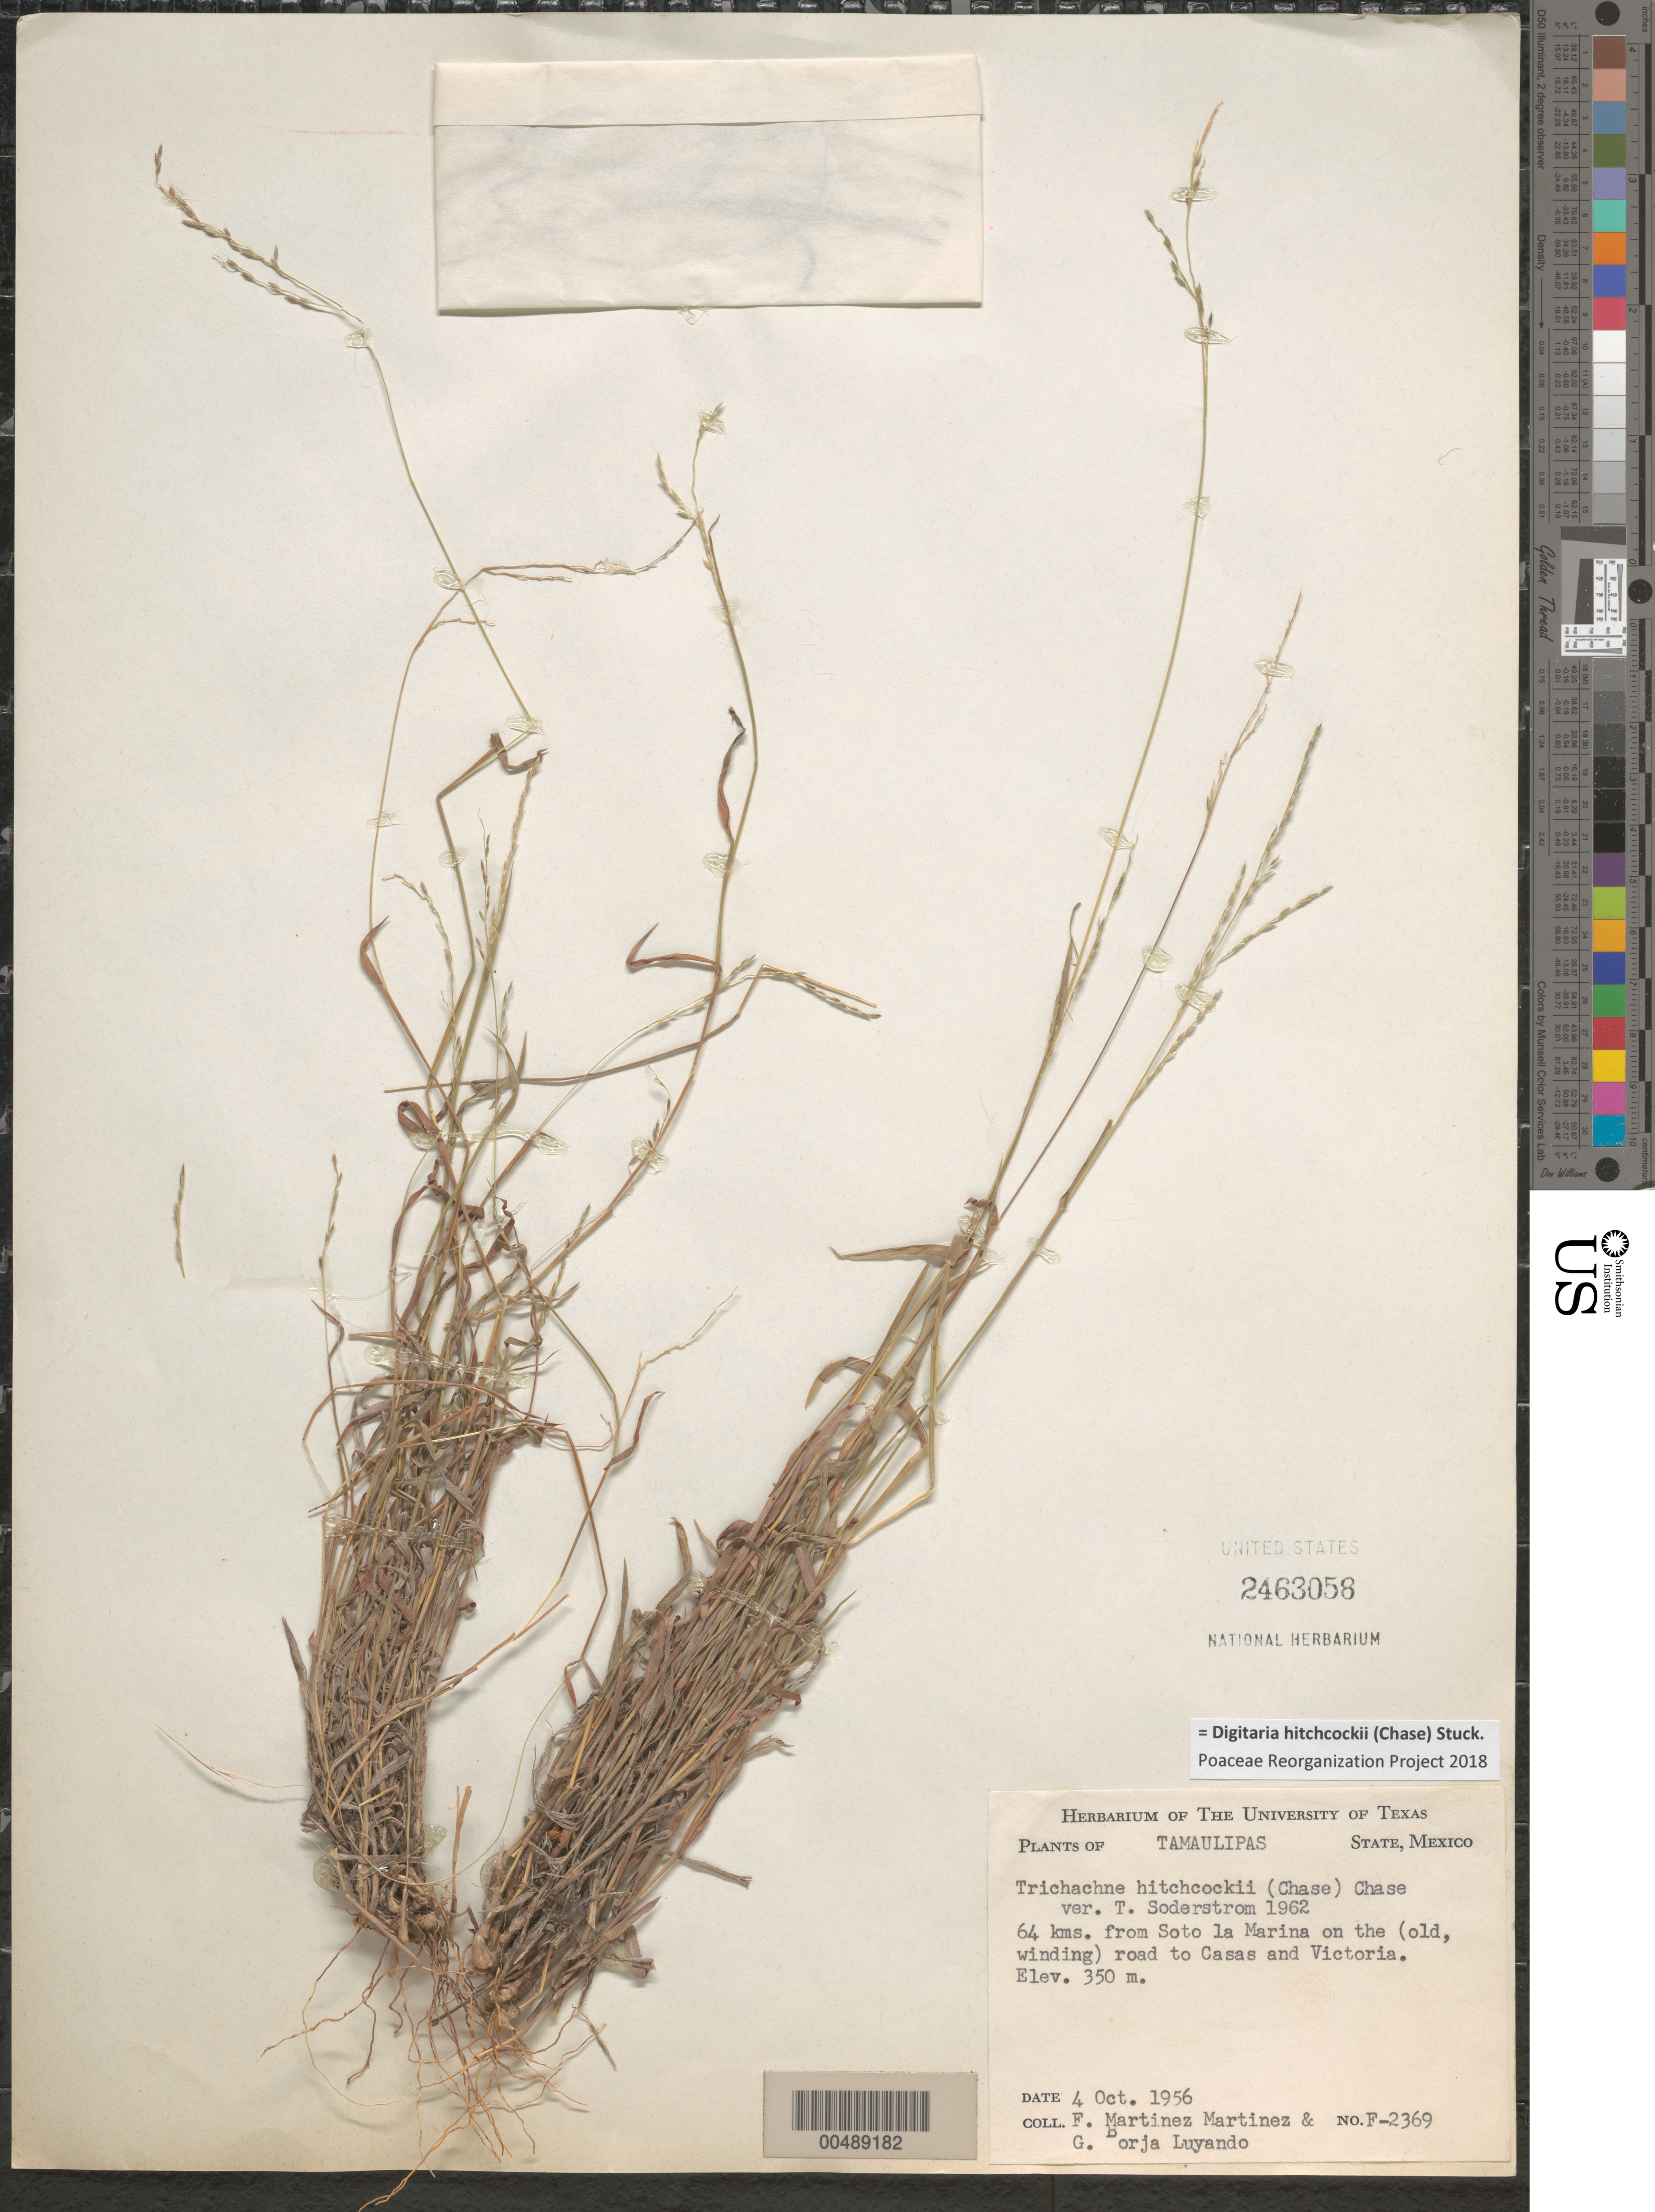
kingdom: Plantae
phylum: Tracheophyta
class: Liliopsida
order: Poales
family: Poaceae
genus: Digitaria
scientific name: Digitaria hitchcockii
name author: (Chase) Stuck.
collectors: F. Martinez-M. & G. Borja-Luyando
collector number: F-2369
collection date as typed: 4 Oct 1956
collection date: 1956-10-04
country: Mexico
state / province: Tamaulipas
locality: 64 km from Soto la Marina on the (old, winding) rd to Casas and Victoria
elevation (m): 350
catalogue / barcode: US 2463058